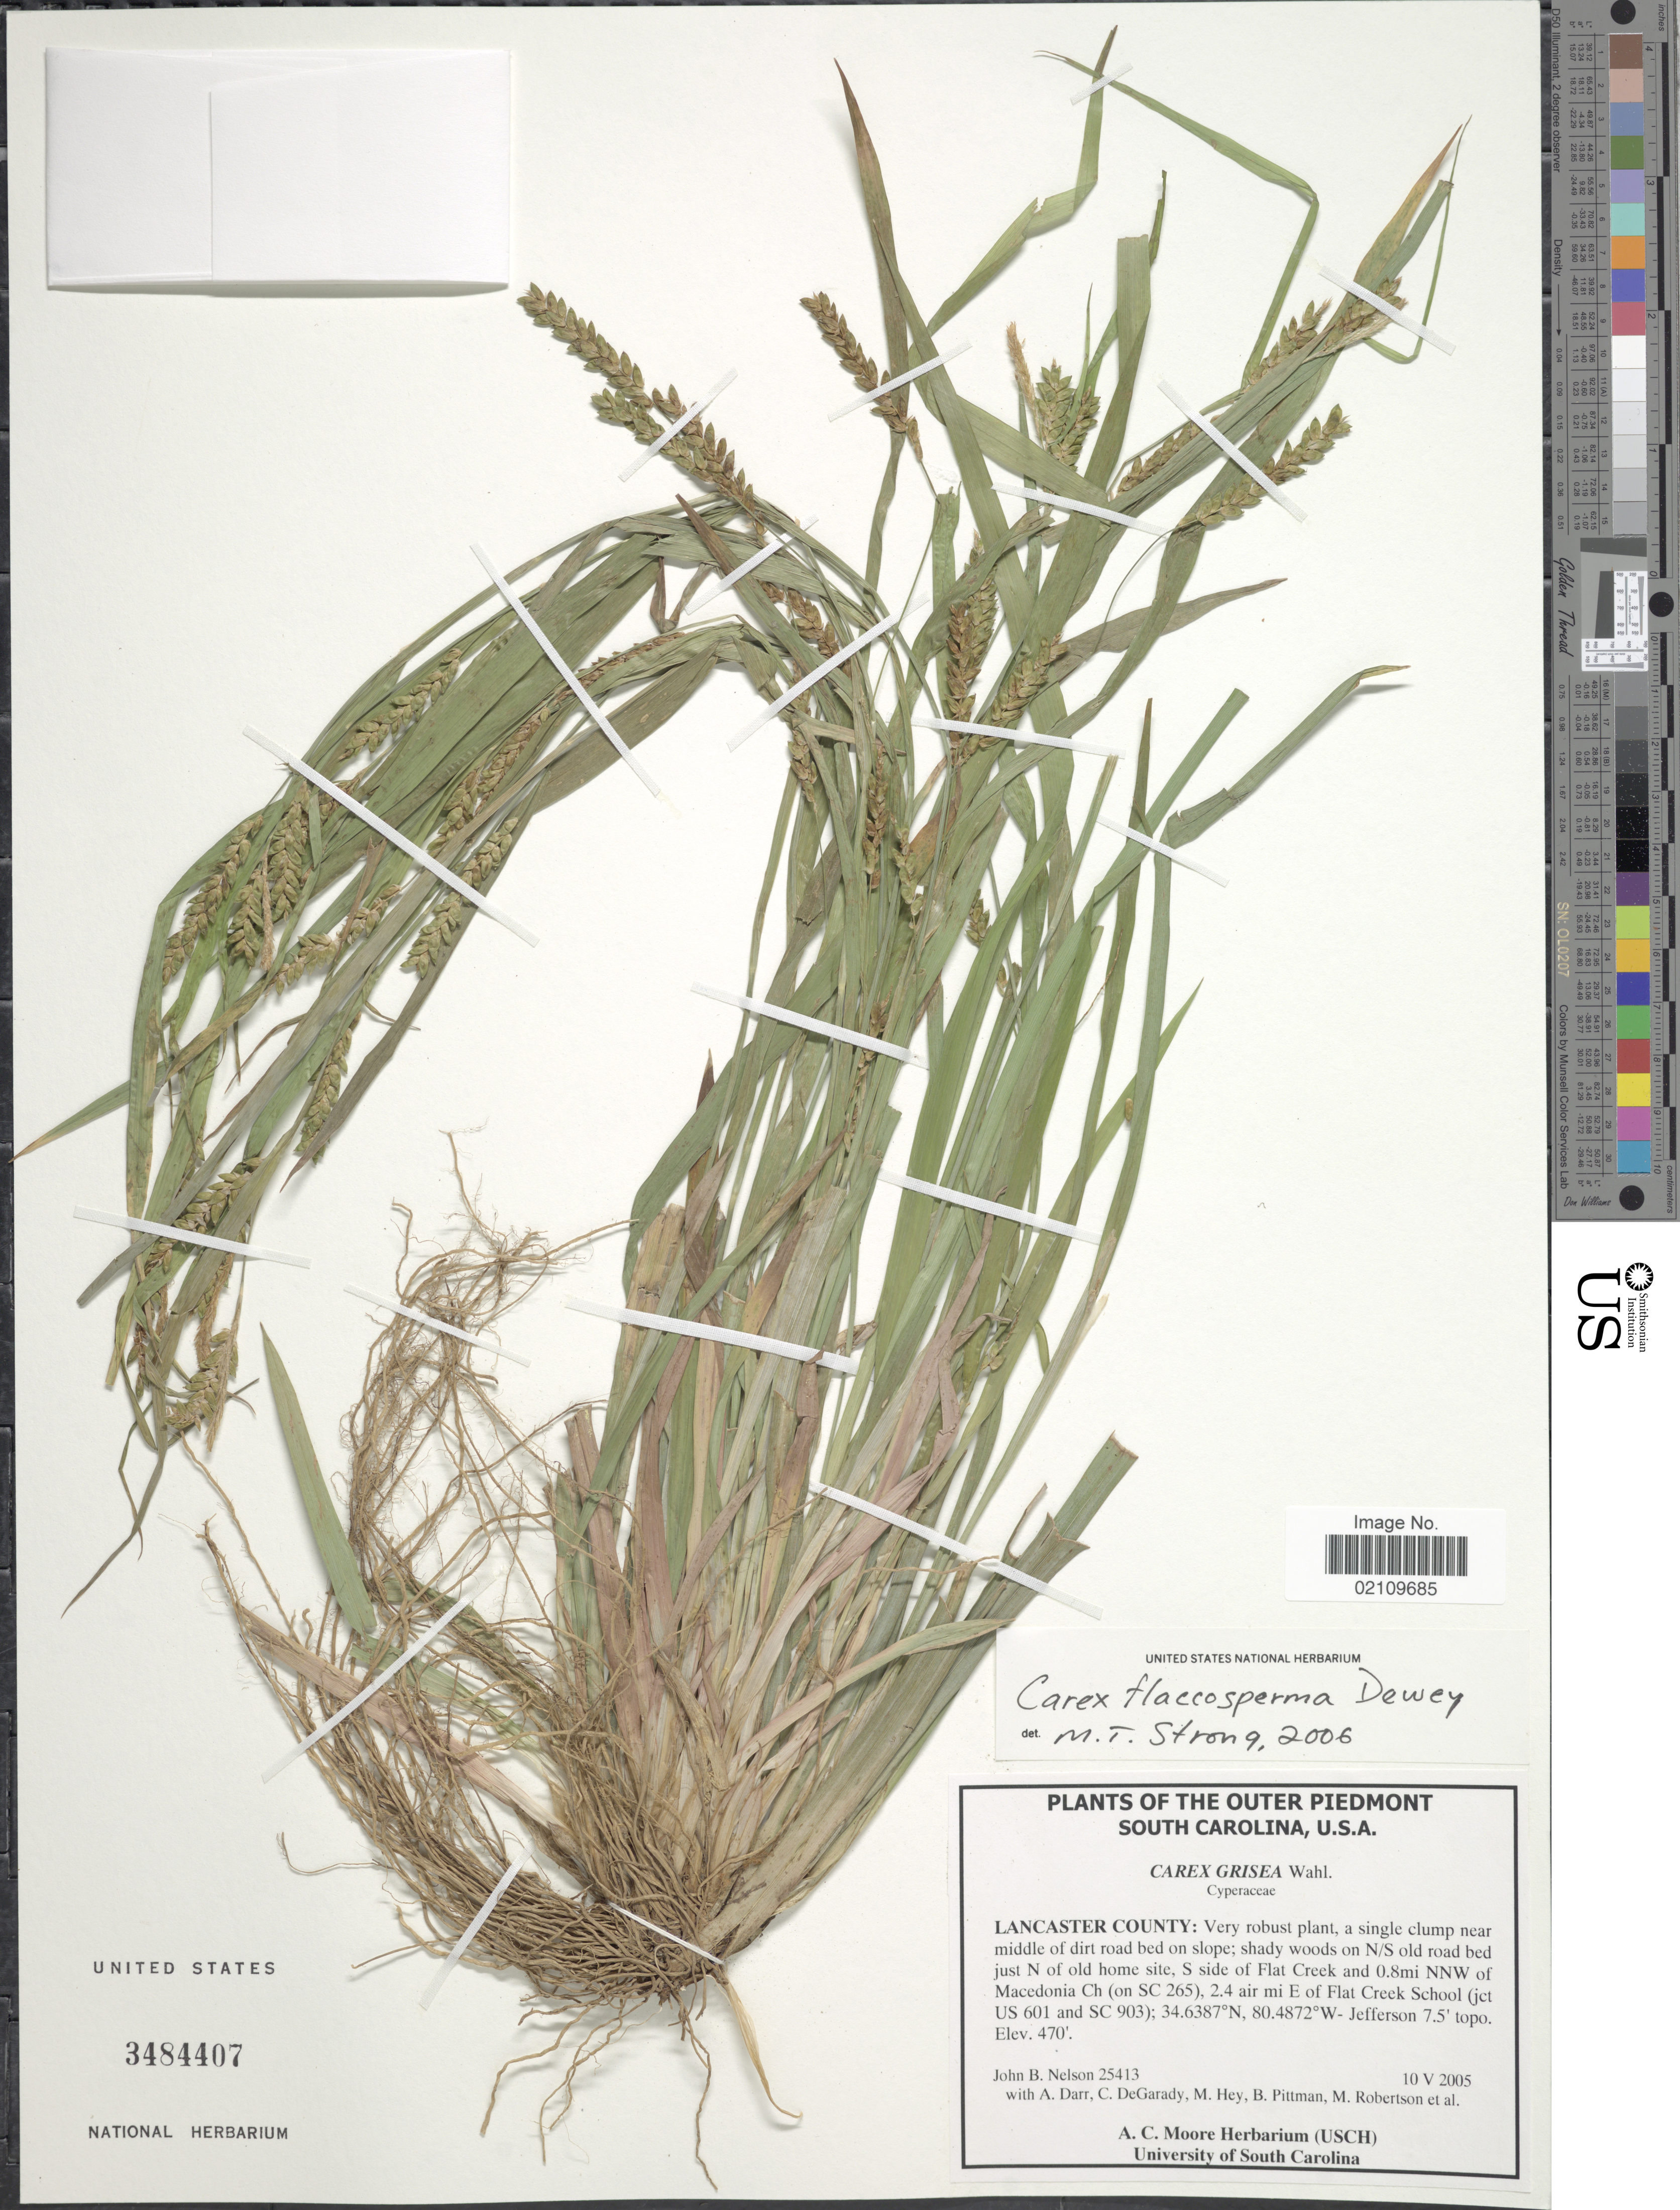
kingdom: Plantae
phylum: Tracheophyta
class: Liliopsida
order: Poales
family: Cyperaceae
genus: Carex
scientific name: Carex flaccosperma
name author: Dewey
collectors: J. B. Nelson, A. Darr, C. DeGarady, M. Hey & et al.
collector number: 25413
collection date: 2005-05-10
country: United States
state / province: South Carolina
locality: Outer Piedmont. Lancaster County: on N/S old road bed just N of old home site, S side of Flat Creek and 0.8mi NNW of Macedonia Ch (on SC 265), 2.4 air mi E of Flat Creek School (jct US 601 and SC 903)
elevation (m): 143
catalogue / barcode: US 3484407